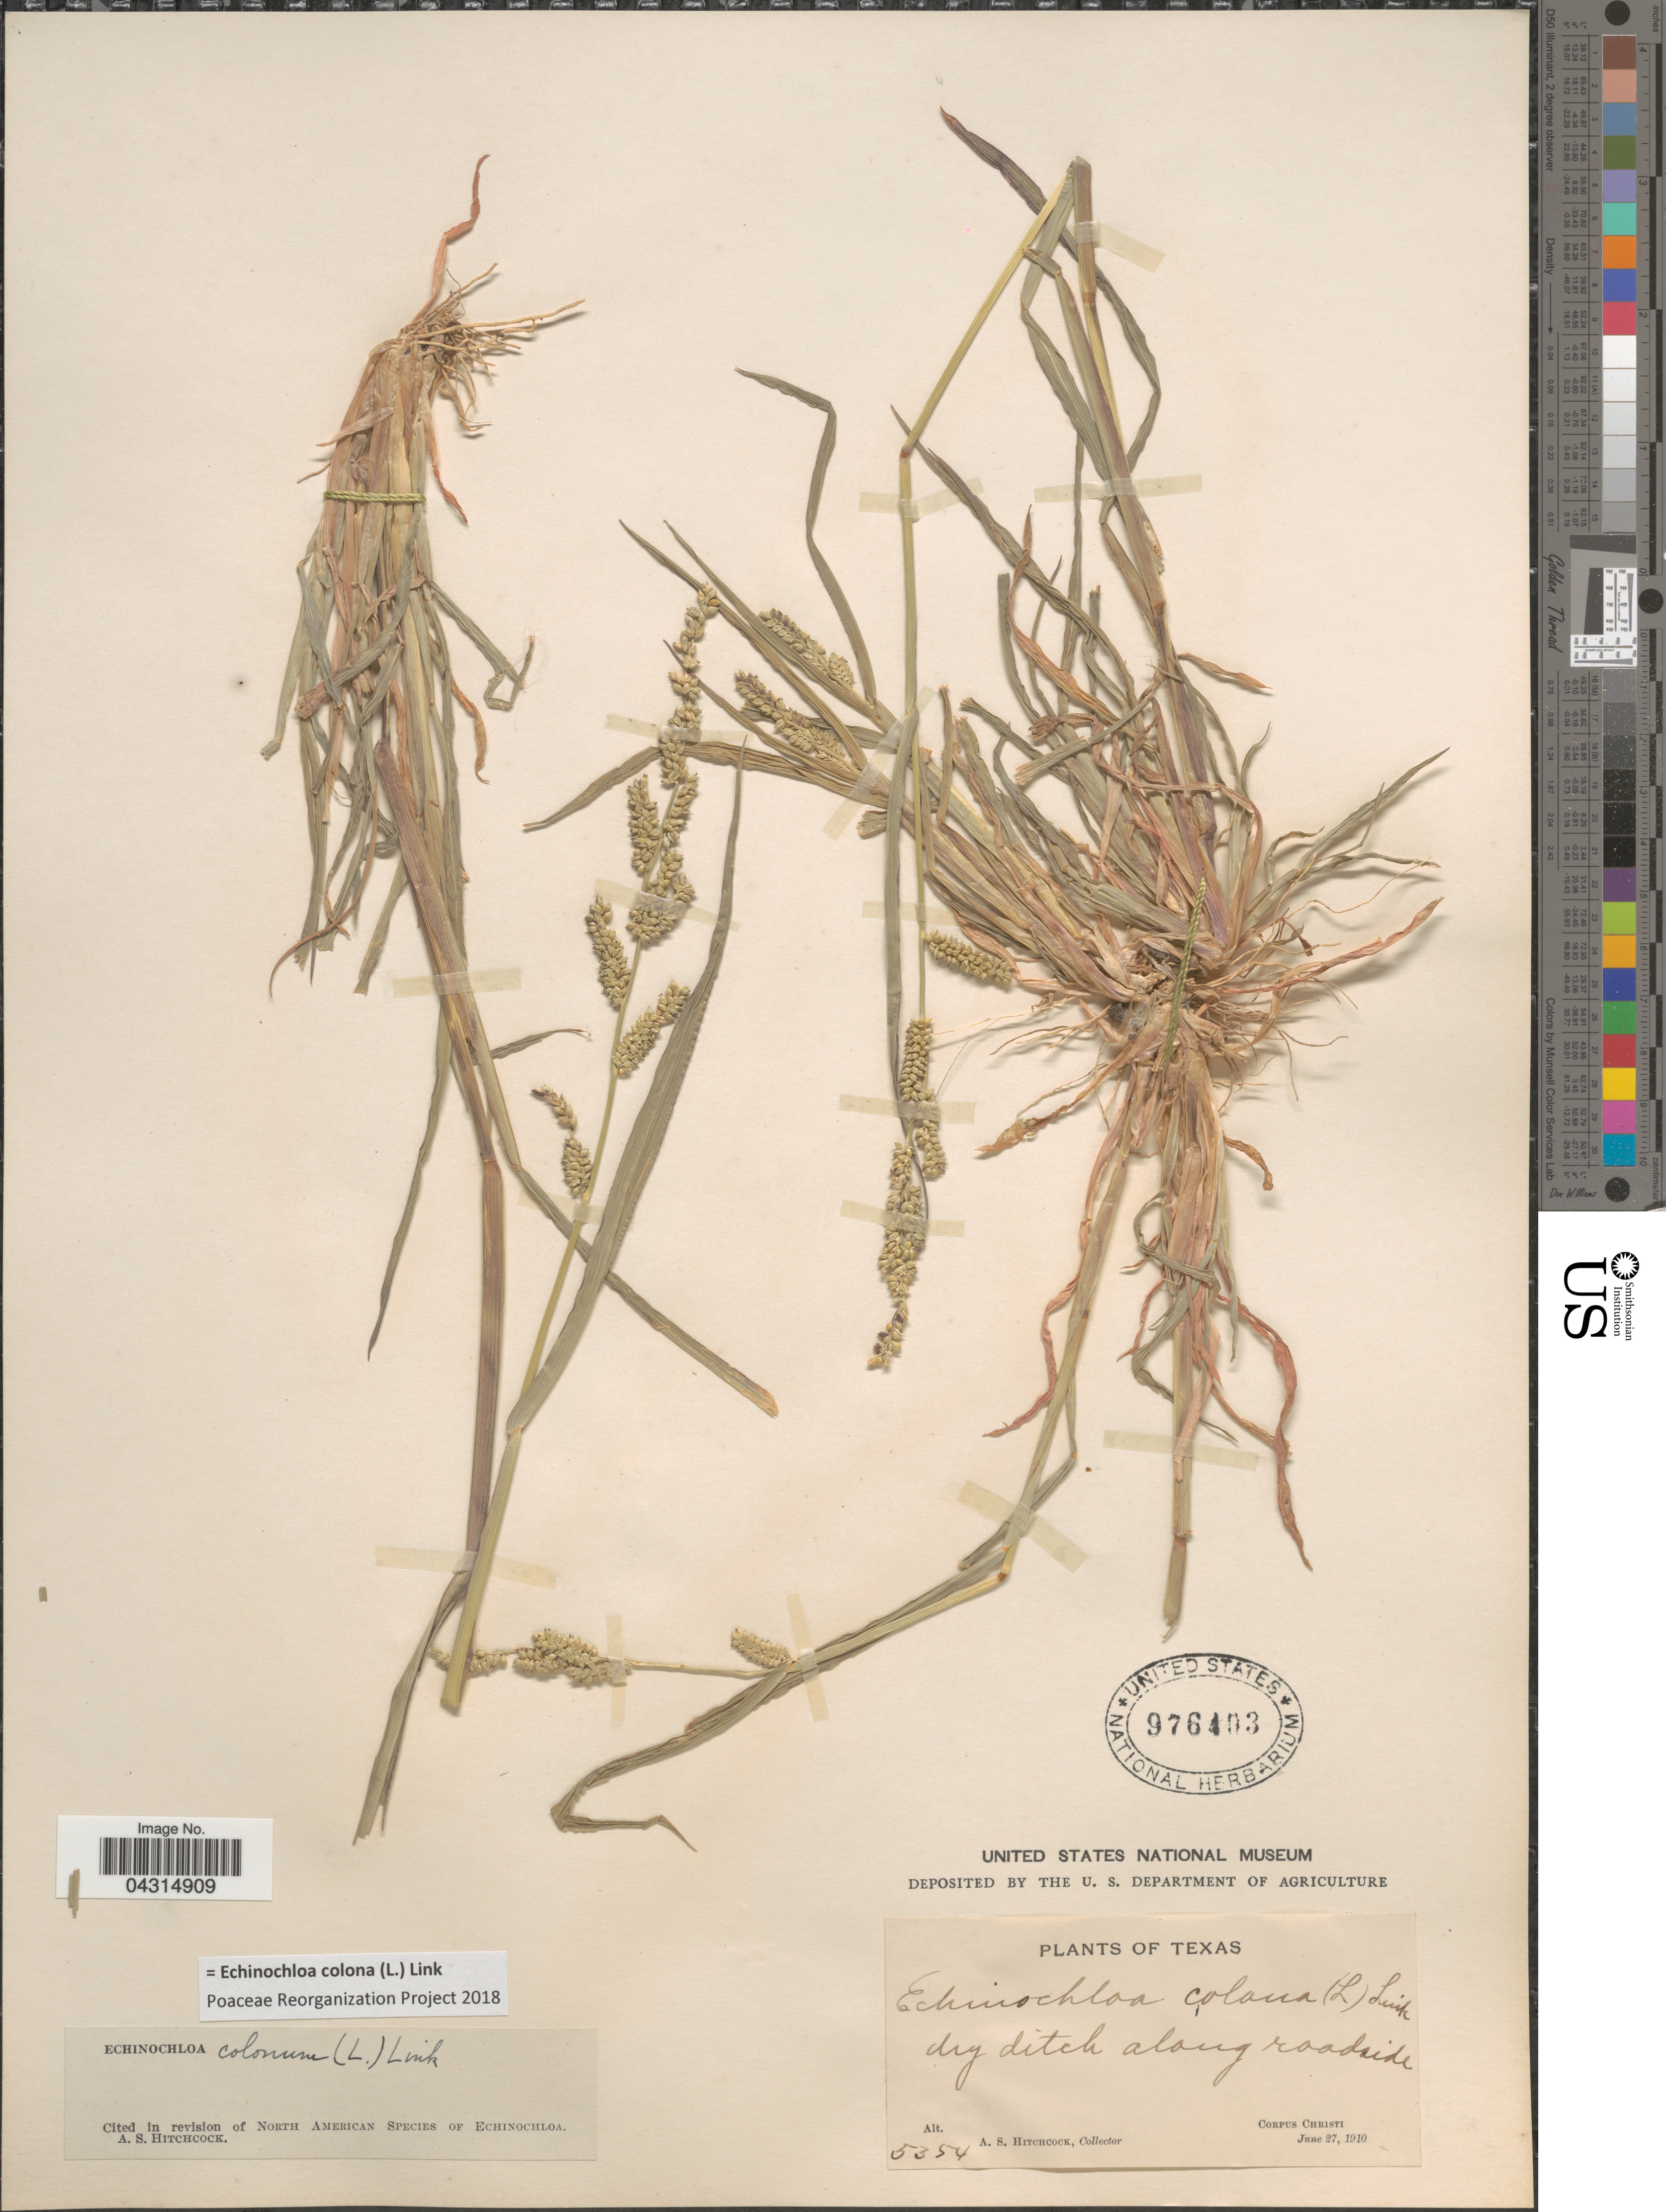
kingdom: Plantae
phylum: Tracheophyta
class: Liliopsida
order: Poales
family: Poaceae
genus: Echinochloa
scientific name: Echinochloa colona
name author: (L.) Link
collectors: A. S. Hitchcock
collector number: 5354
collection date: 1910-06-27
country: United States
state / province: Texas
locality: Dry ditch along roadside. Corpus Christi.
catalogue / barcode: US 976403